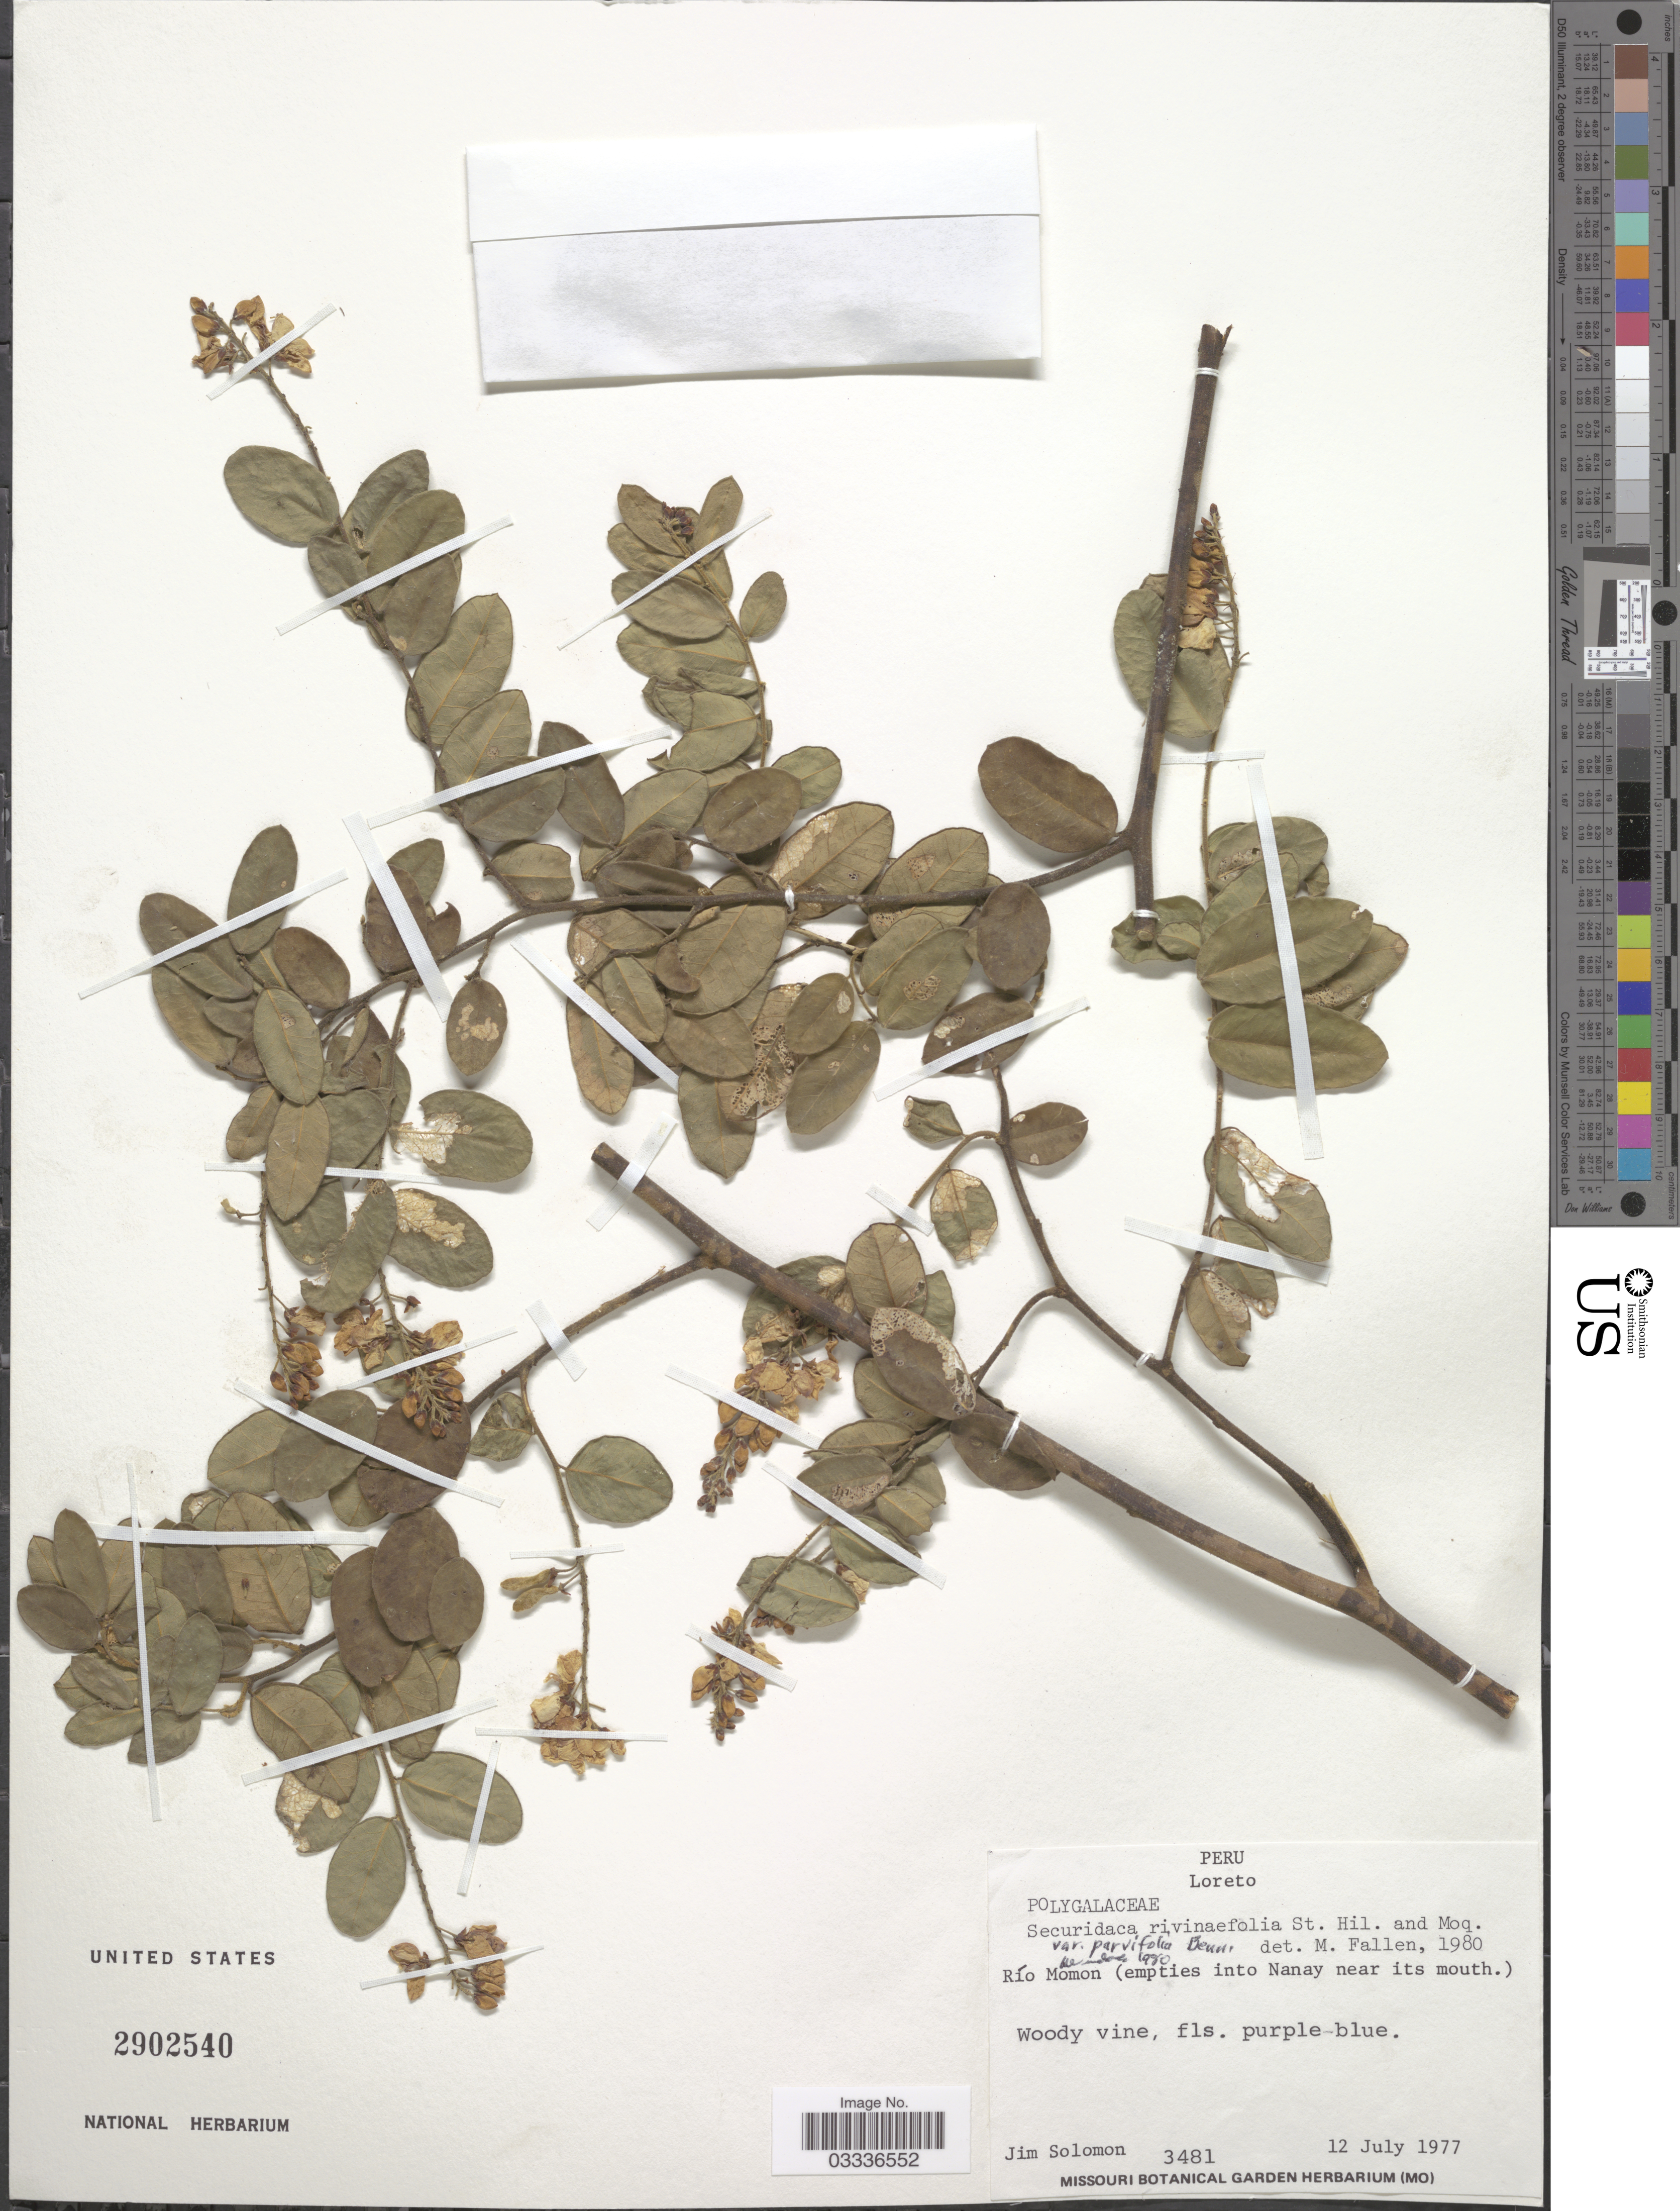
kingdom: Plantae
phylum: Tracheophyta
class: Magnoliopsida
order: Fabales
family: Polygalaceae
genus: Securidaca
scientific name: Securidaca rivinifolia var. parvifolia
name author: A.W. Benn.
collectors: J. Solomon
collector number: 3481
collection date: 1977-07-12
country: Peru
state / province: Loreto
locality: Río Momon (empties into Nanay near its mouth).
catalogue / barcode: US 2902540